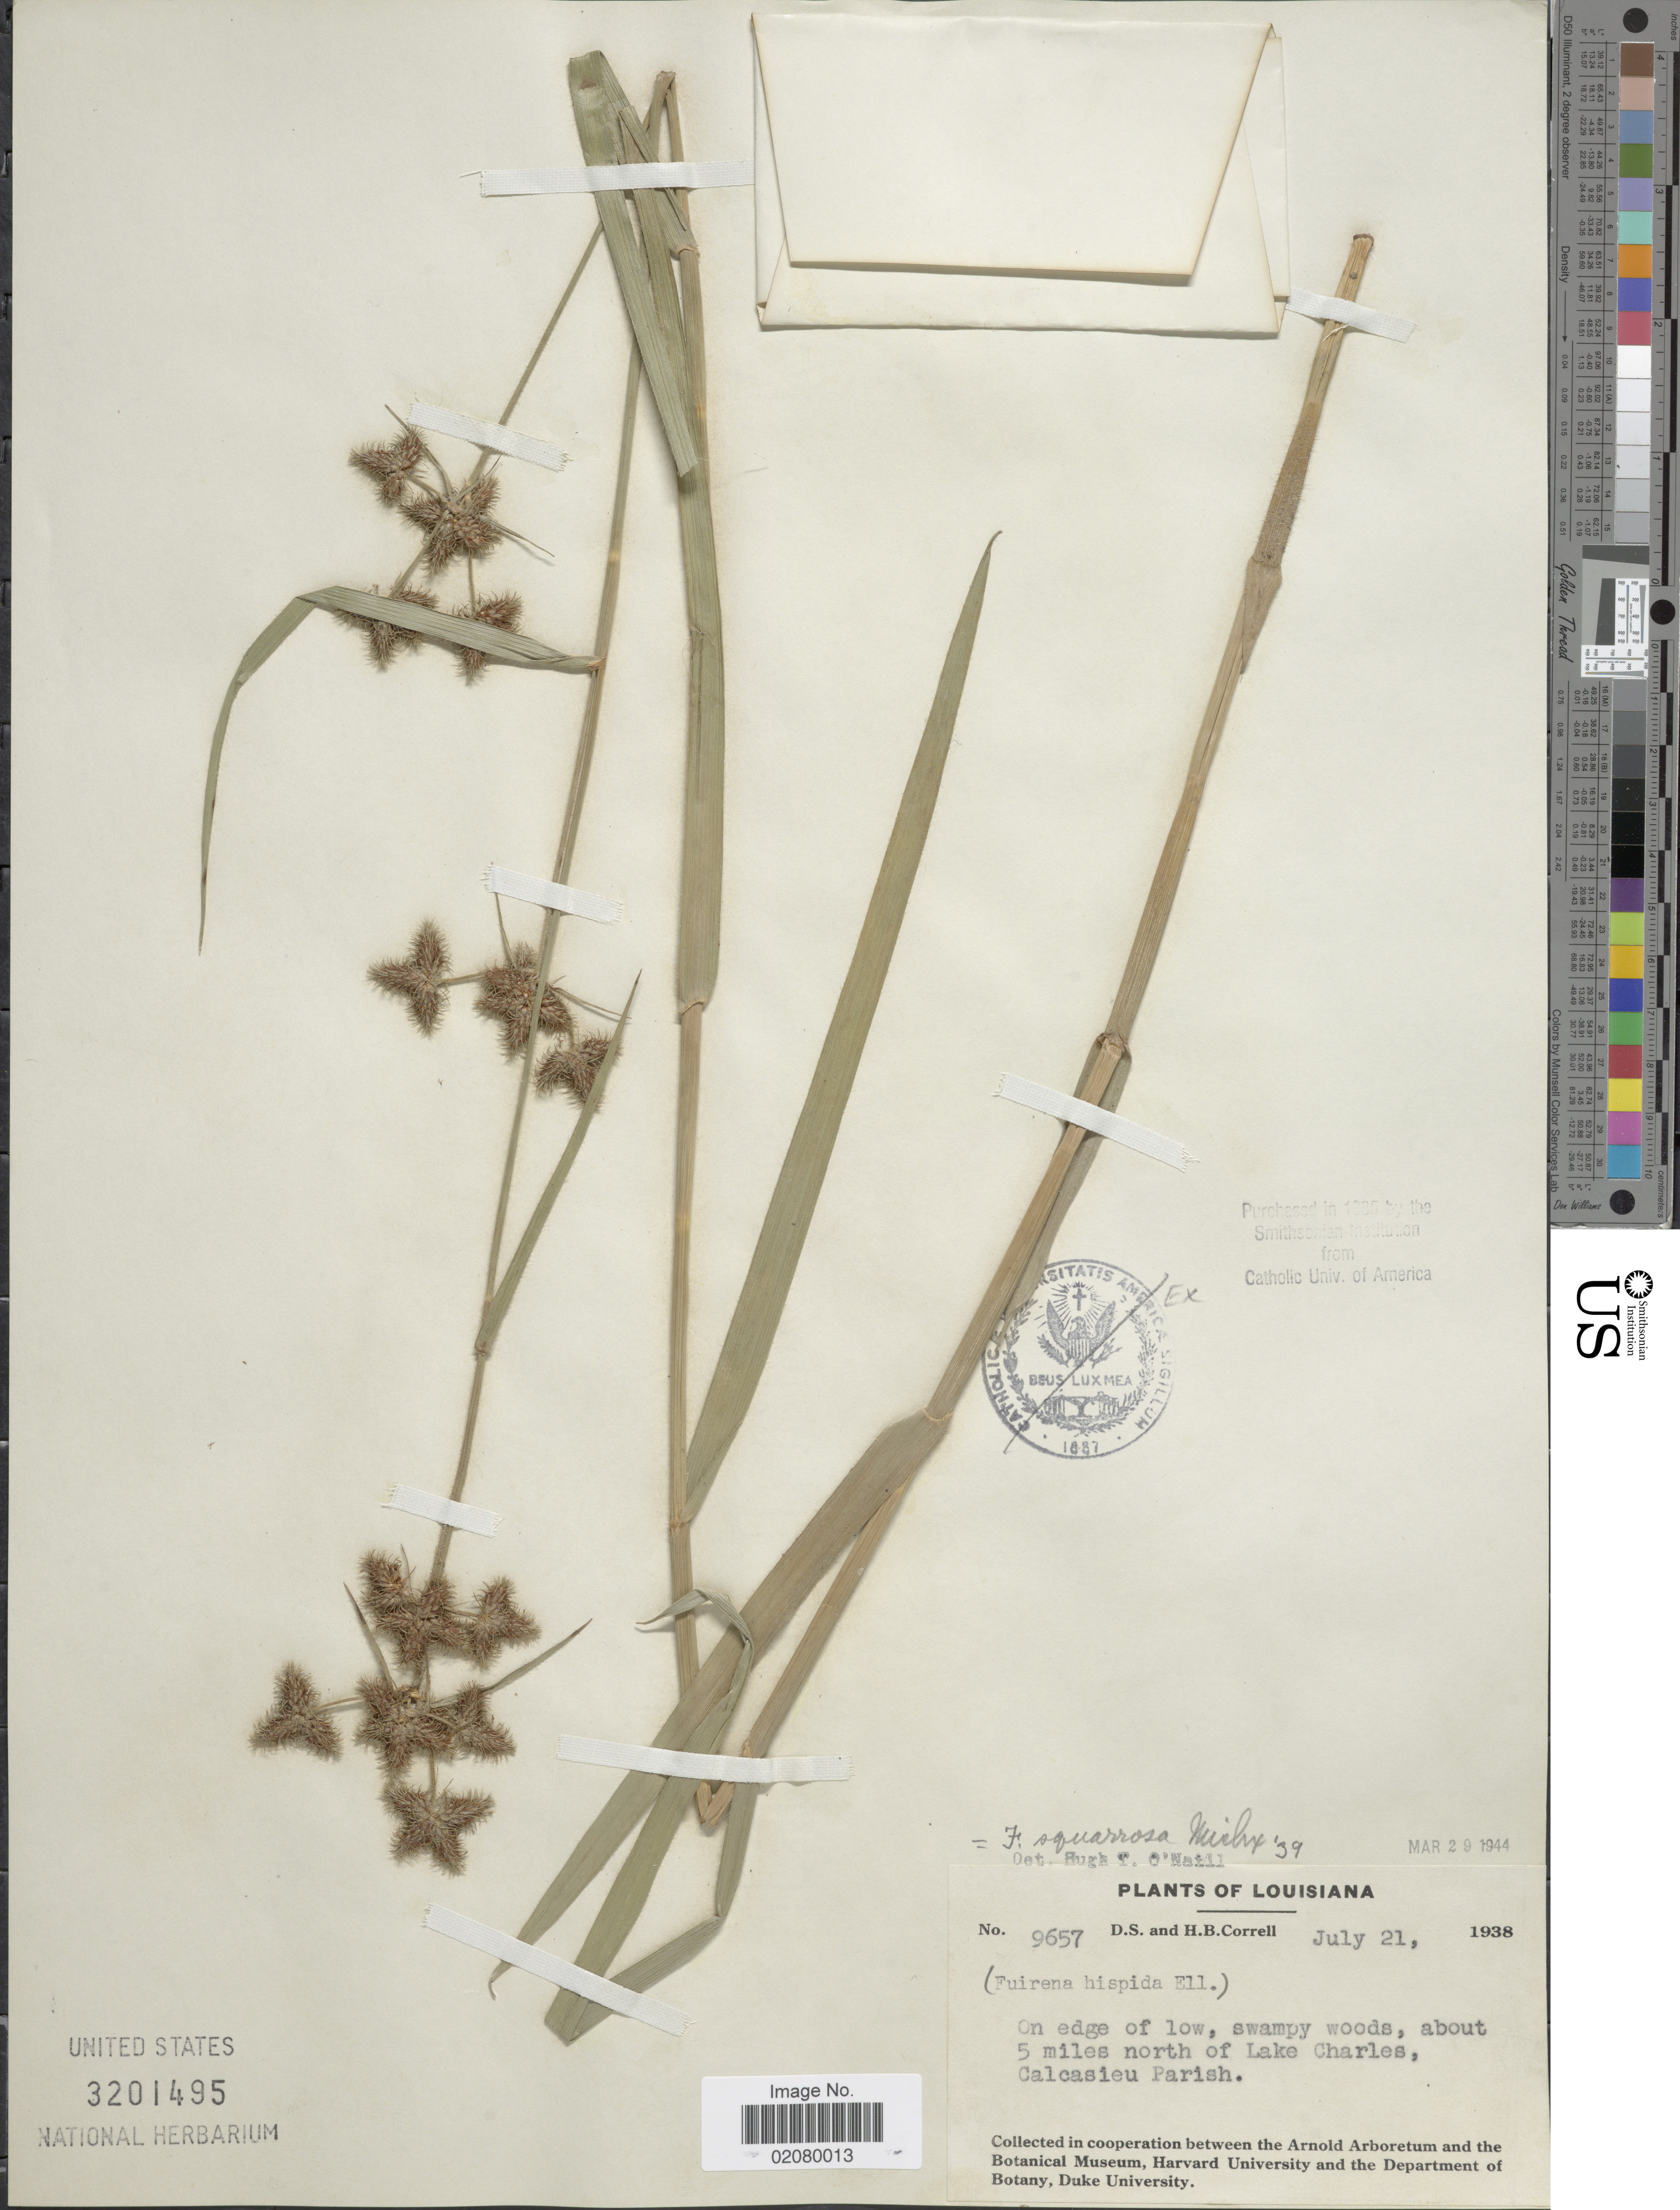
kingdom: Plantae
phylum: Tracheophyta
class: Liliopsida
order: Poales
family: Cyperaceae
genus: Fuirena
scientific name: Fuirena squarrosa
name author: Michx.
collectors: D. S. Correll & H. Correll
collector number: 9657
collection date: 1938-07-21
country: United States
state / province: Louisiana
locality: On edge of low, swampy woods, about 5 miles north of Lake Charles, Calcasieu Parish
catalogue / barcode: US 3201495